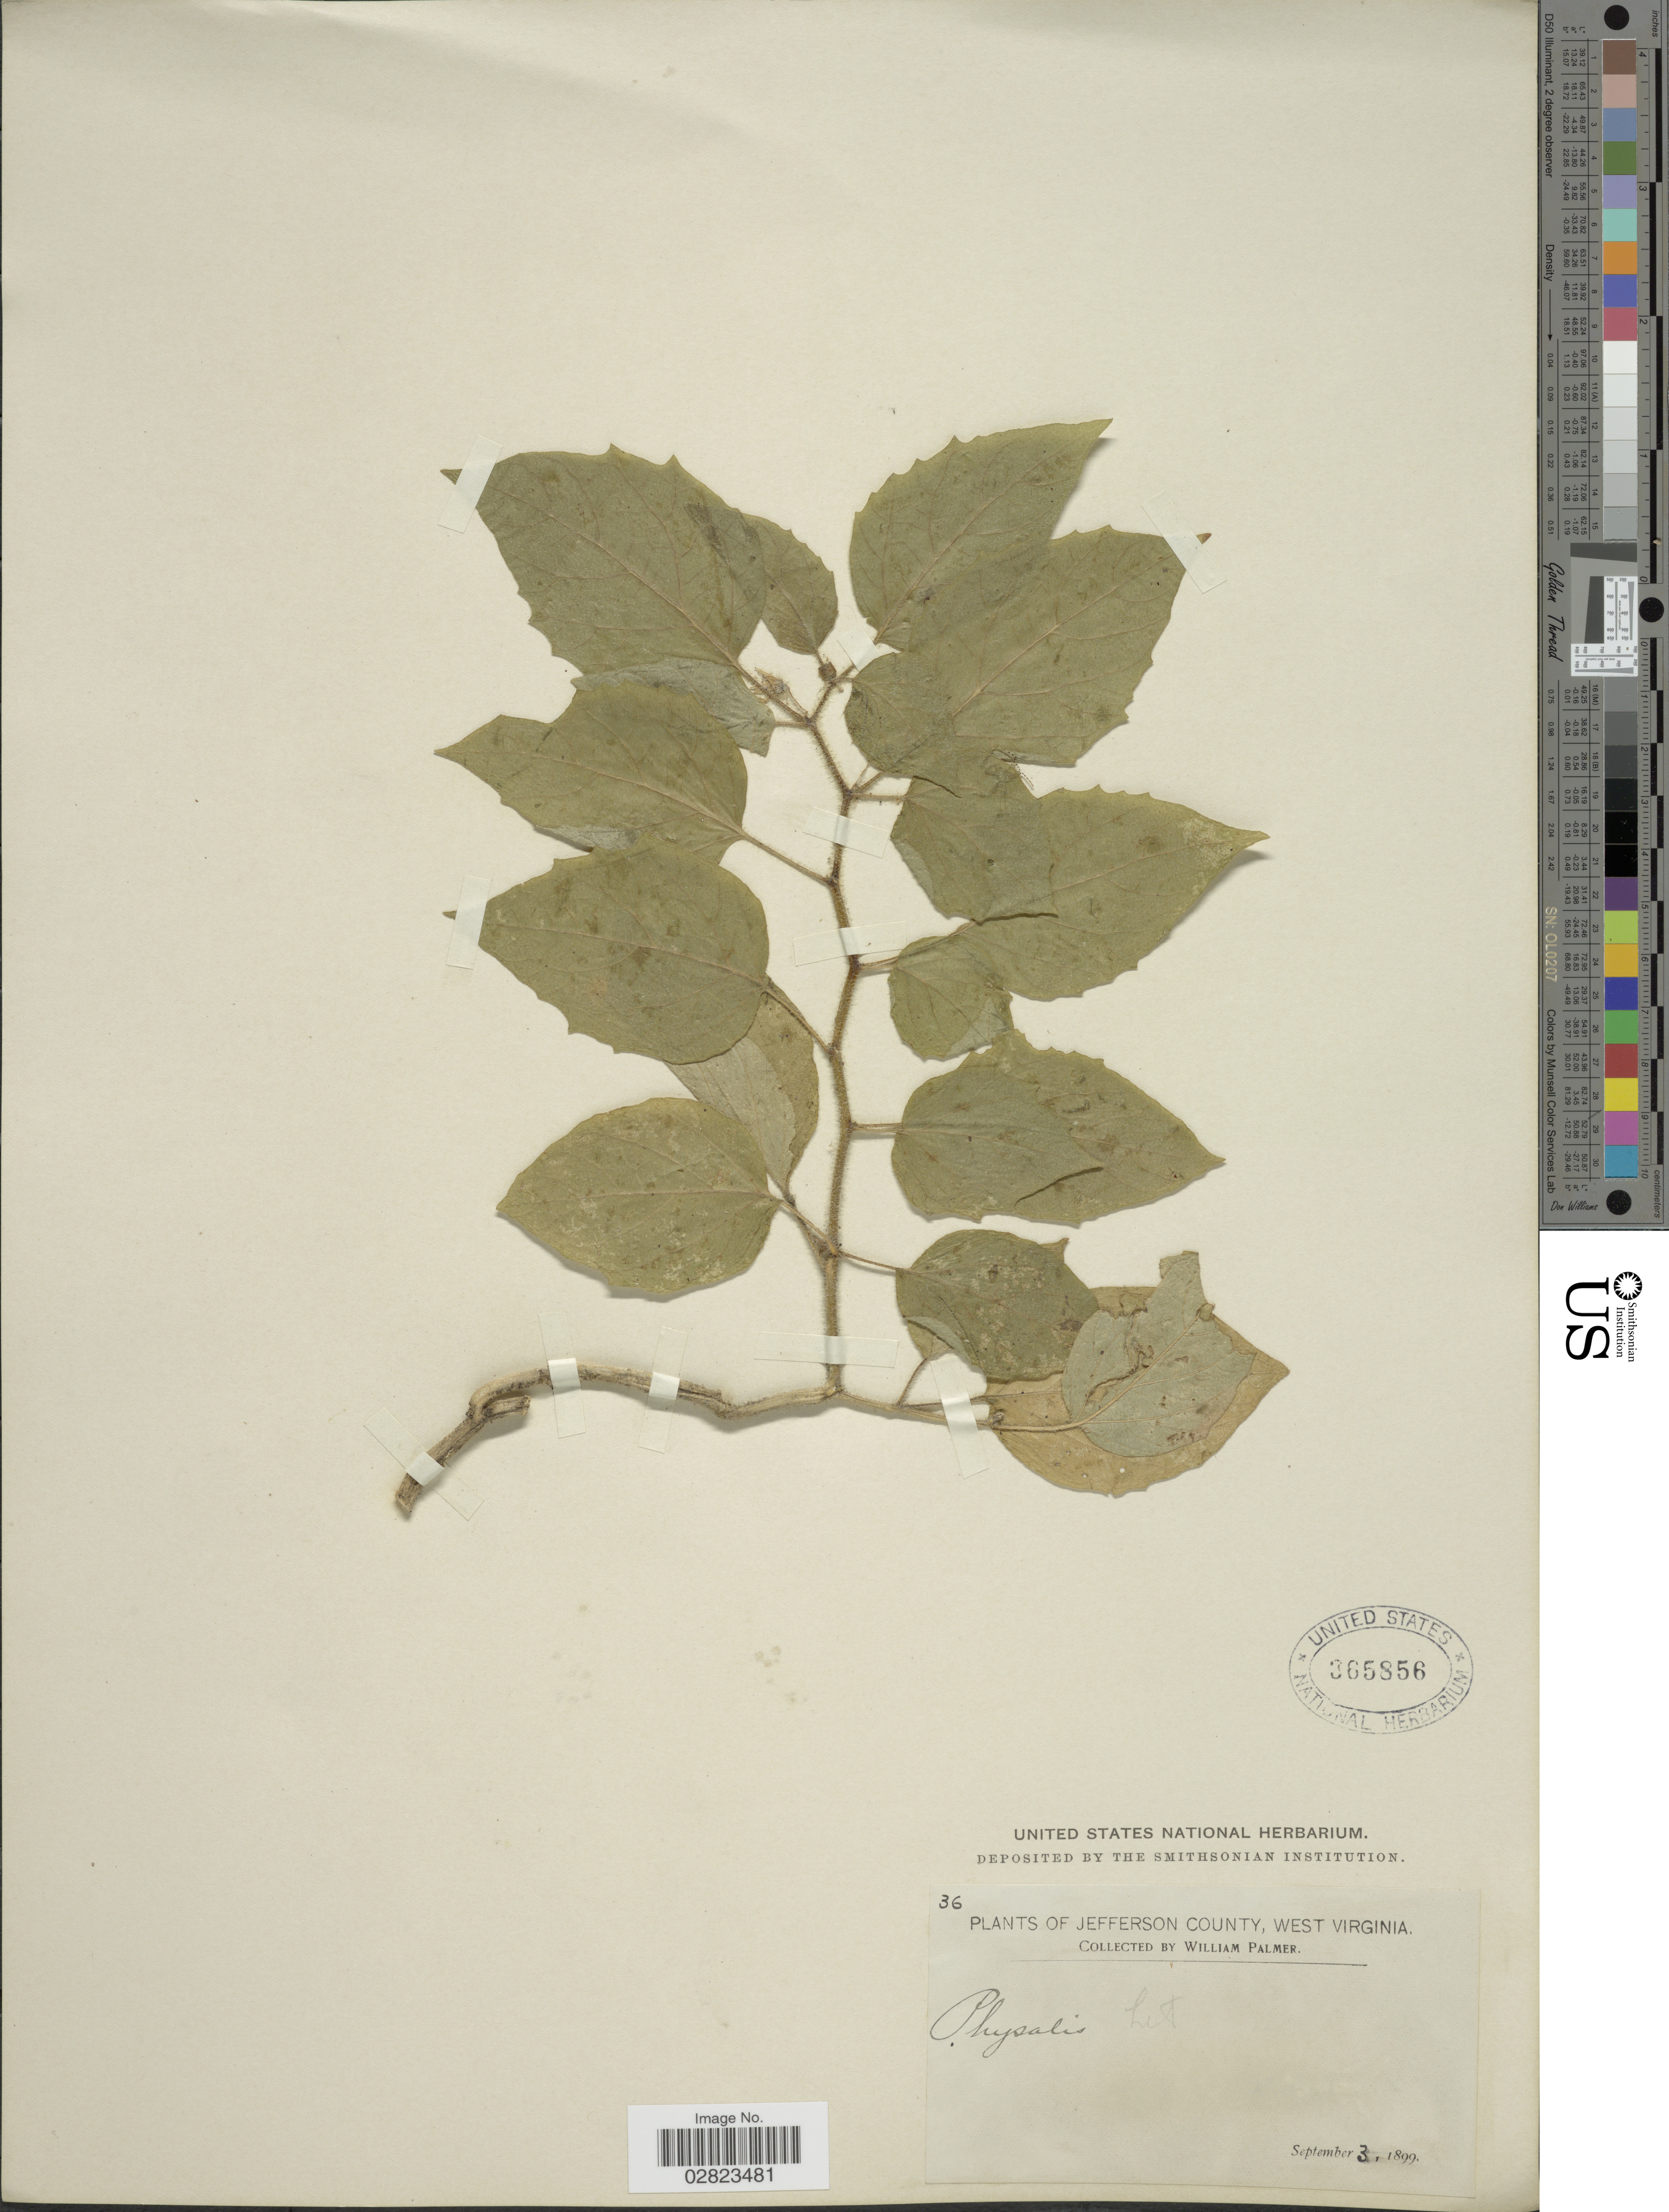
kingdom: Plantae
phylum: Tracheophyta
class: Magnoliopsida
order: Solanales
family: Solanaceae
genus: Physalis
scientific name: Physalis heterophylla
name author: Nees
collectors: W. Palmer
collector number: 36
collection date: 1899-09-03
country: United States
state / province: West Virginia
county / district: Jefferson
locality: Jefferson County.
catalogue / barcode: US 365856